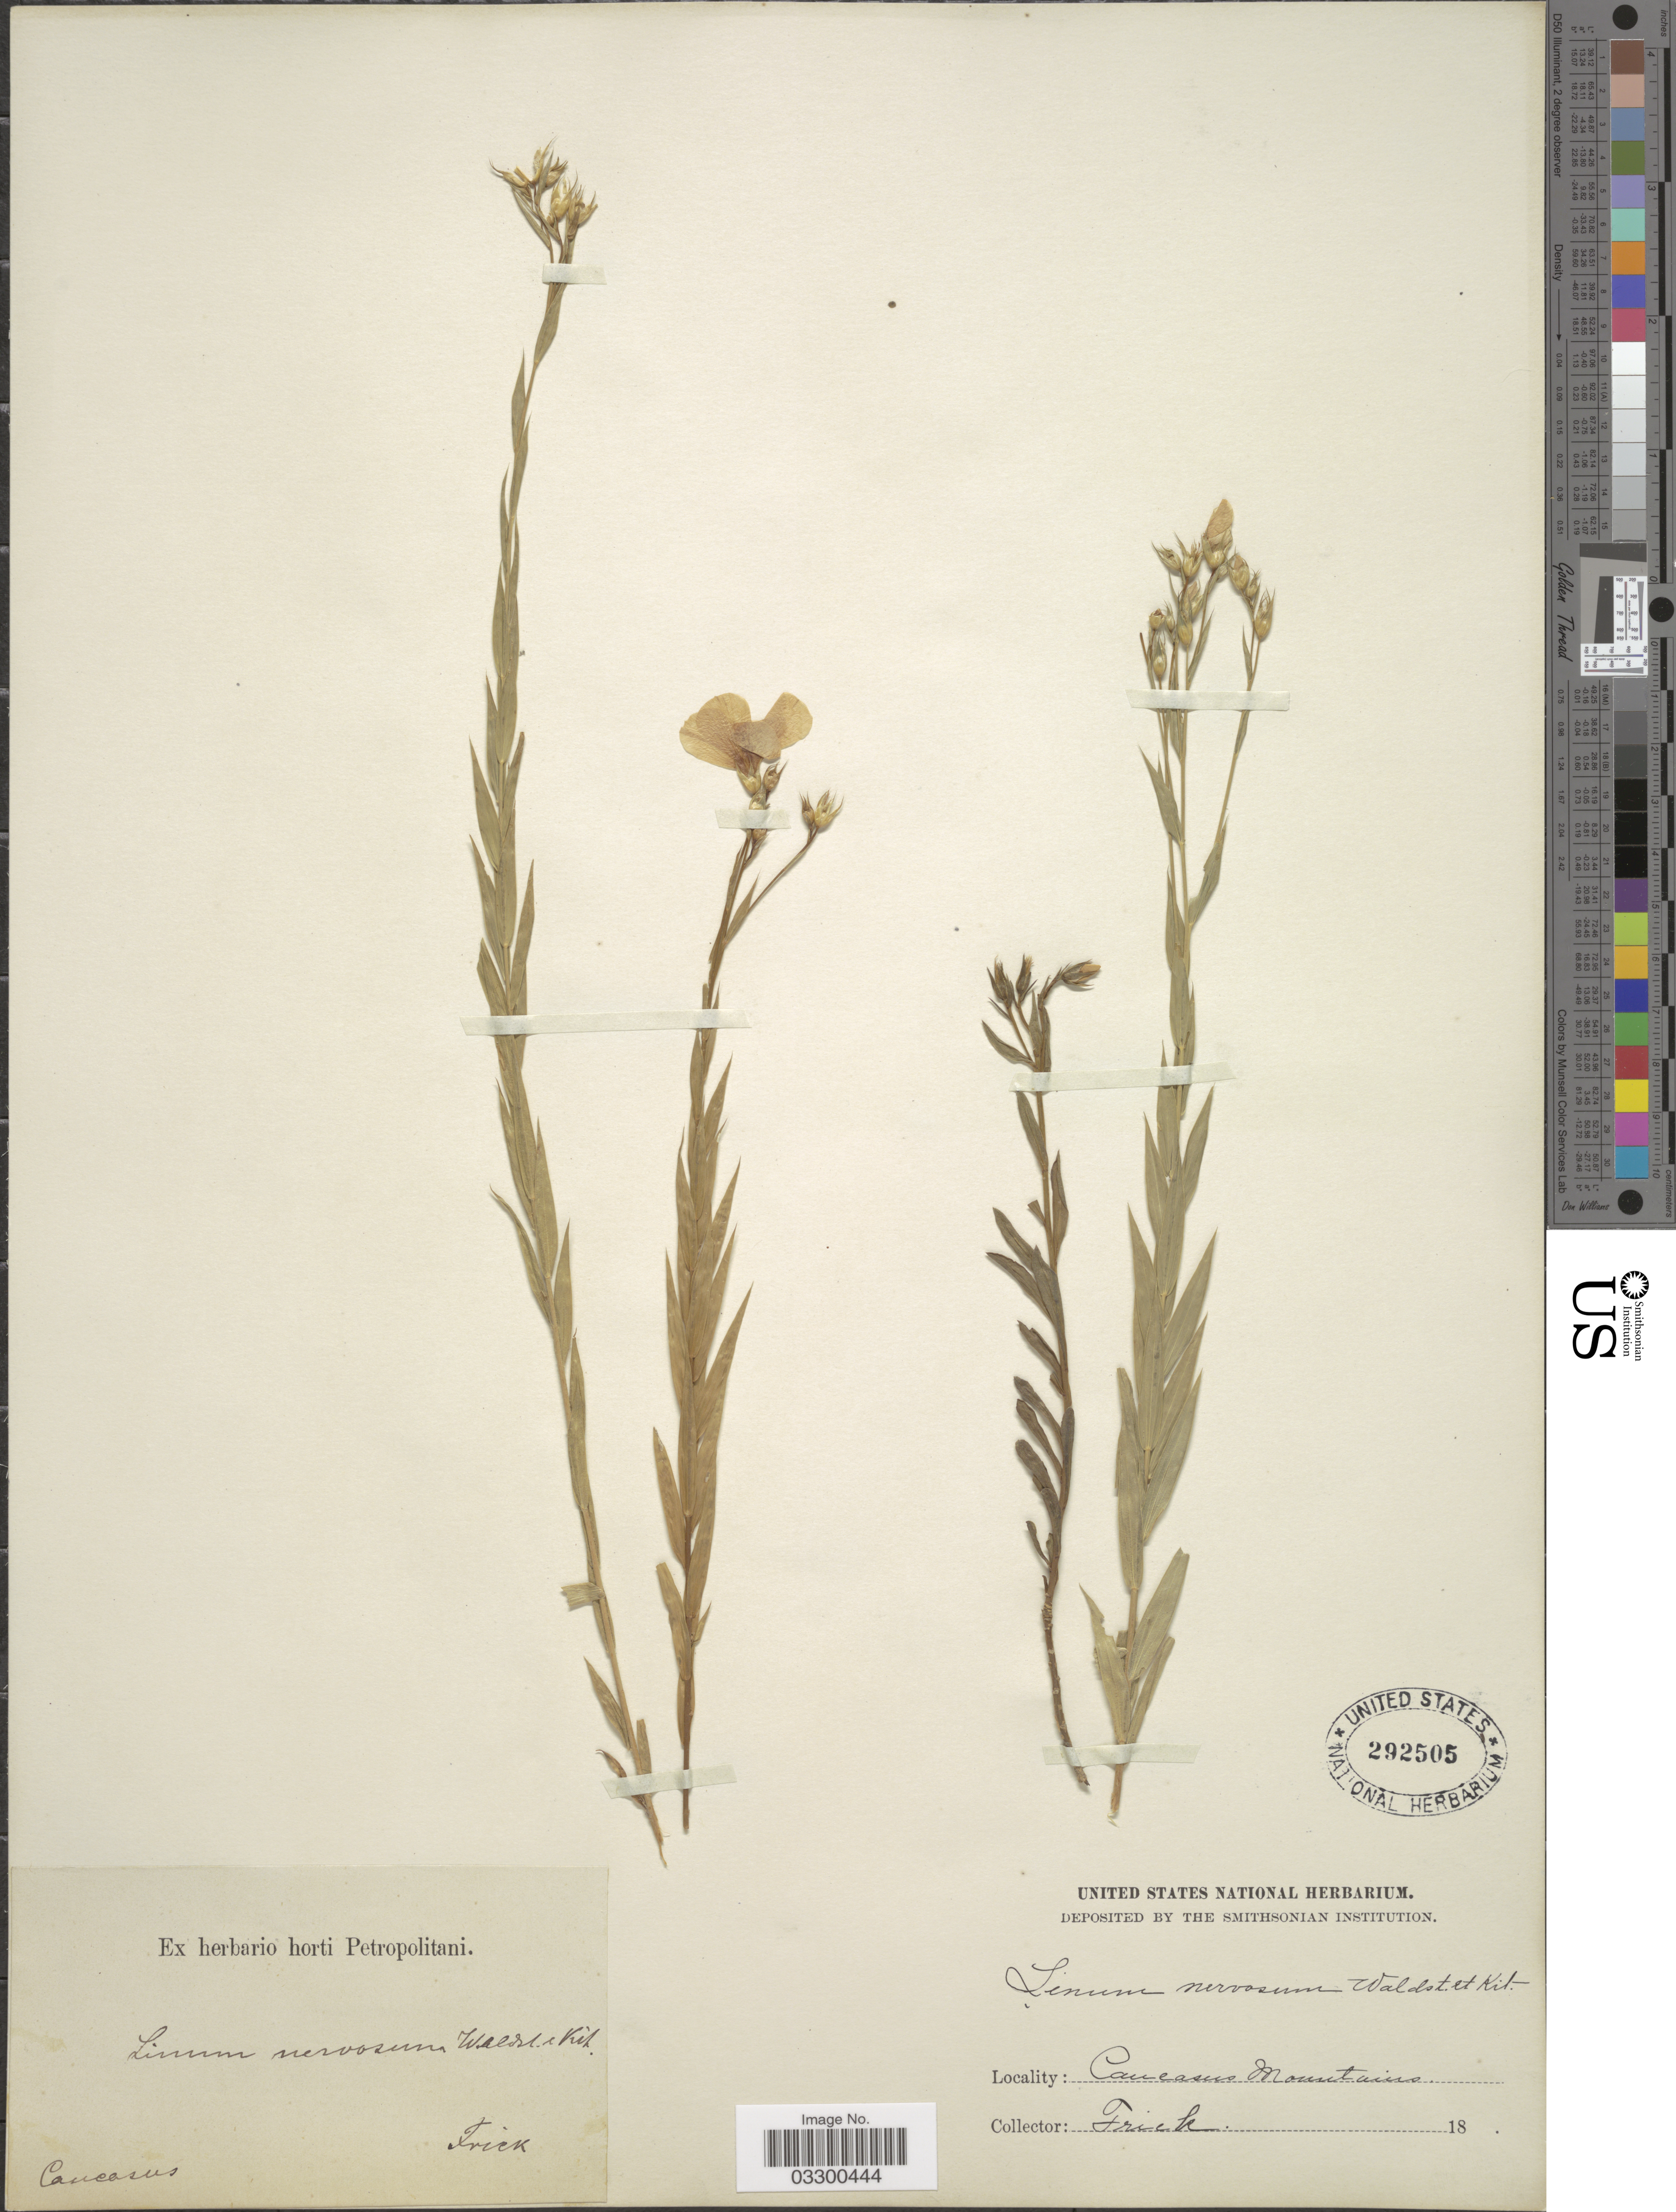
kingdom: Plantae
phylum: Tracheophyta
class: Magnoliopsida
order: Malpighiales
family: Linaceae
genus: Linum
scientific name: Linum nervosum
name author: Waldst. & Kit.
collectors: Frick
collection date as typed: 18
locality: Caucasus Mountains.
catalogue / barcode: US 292505